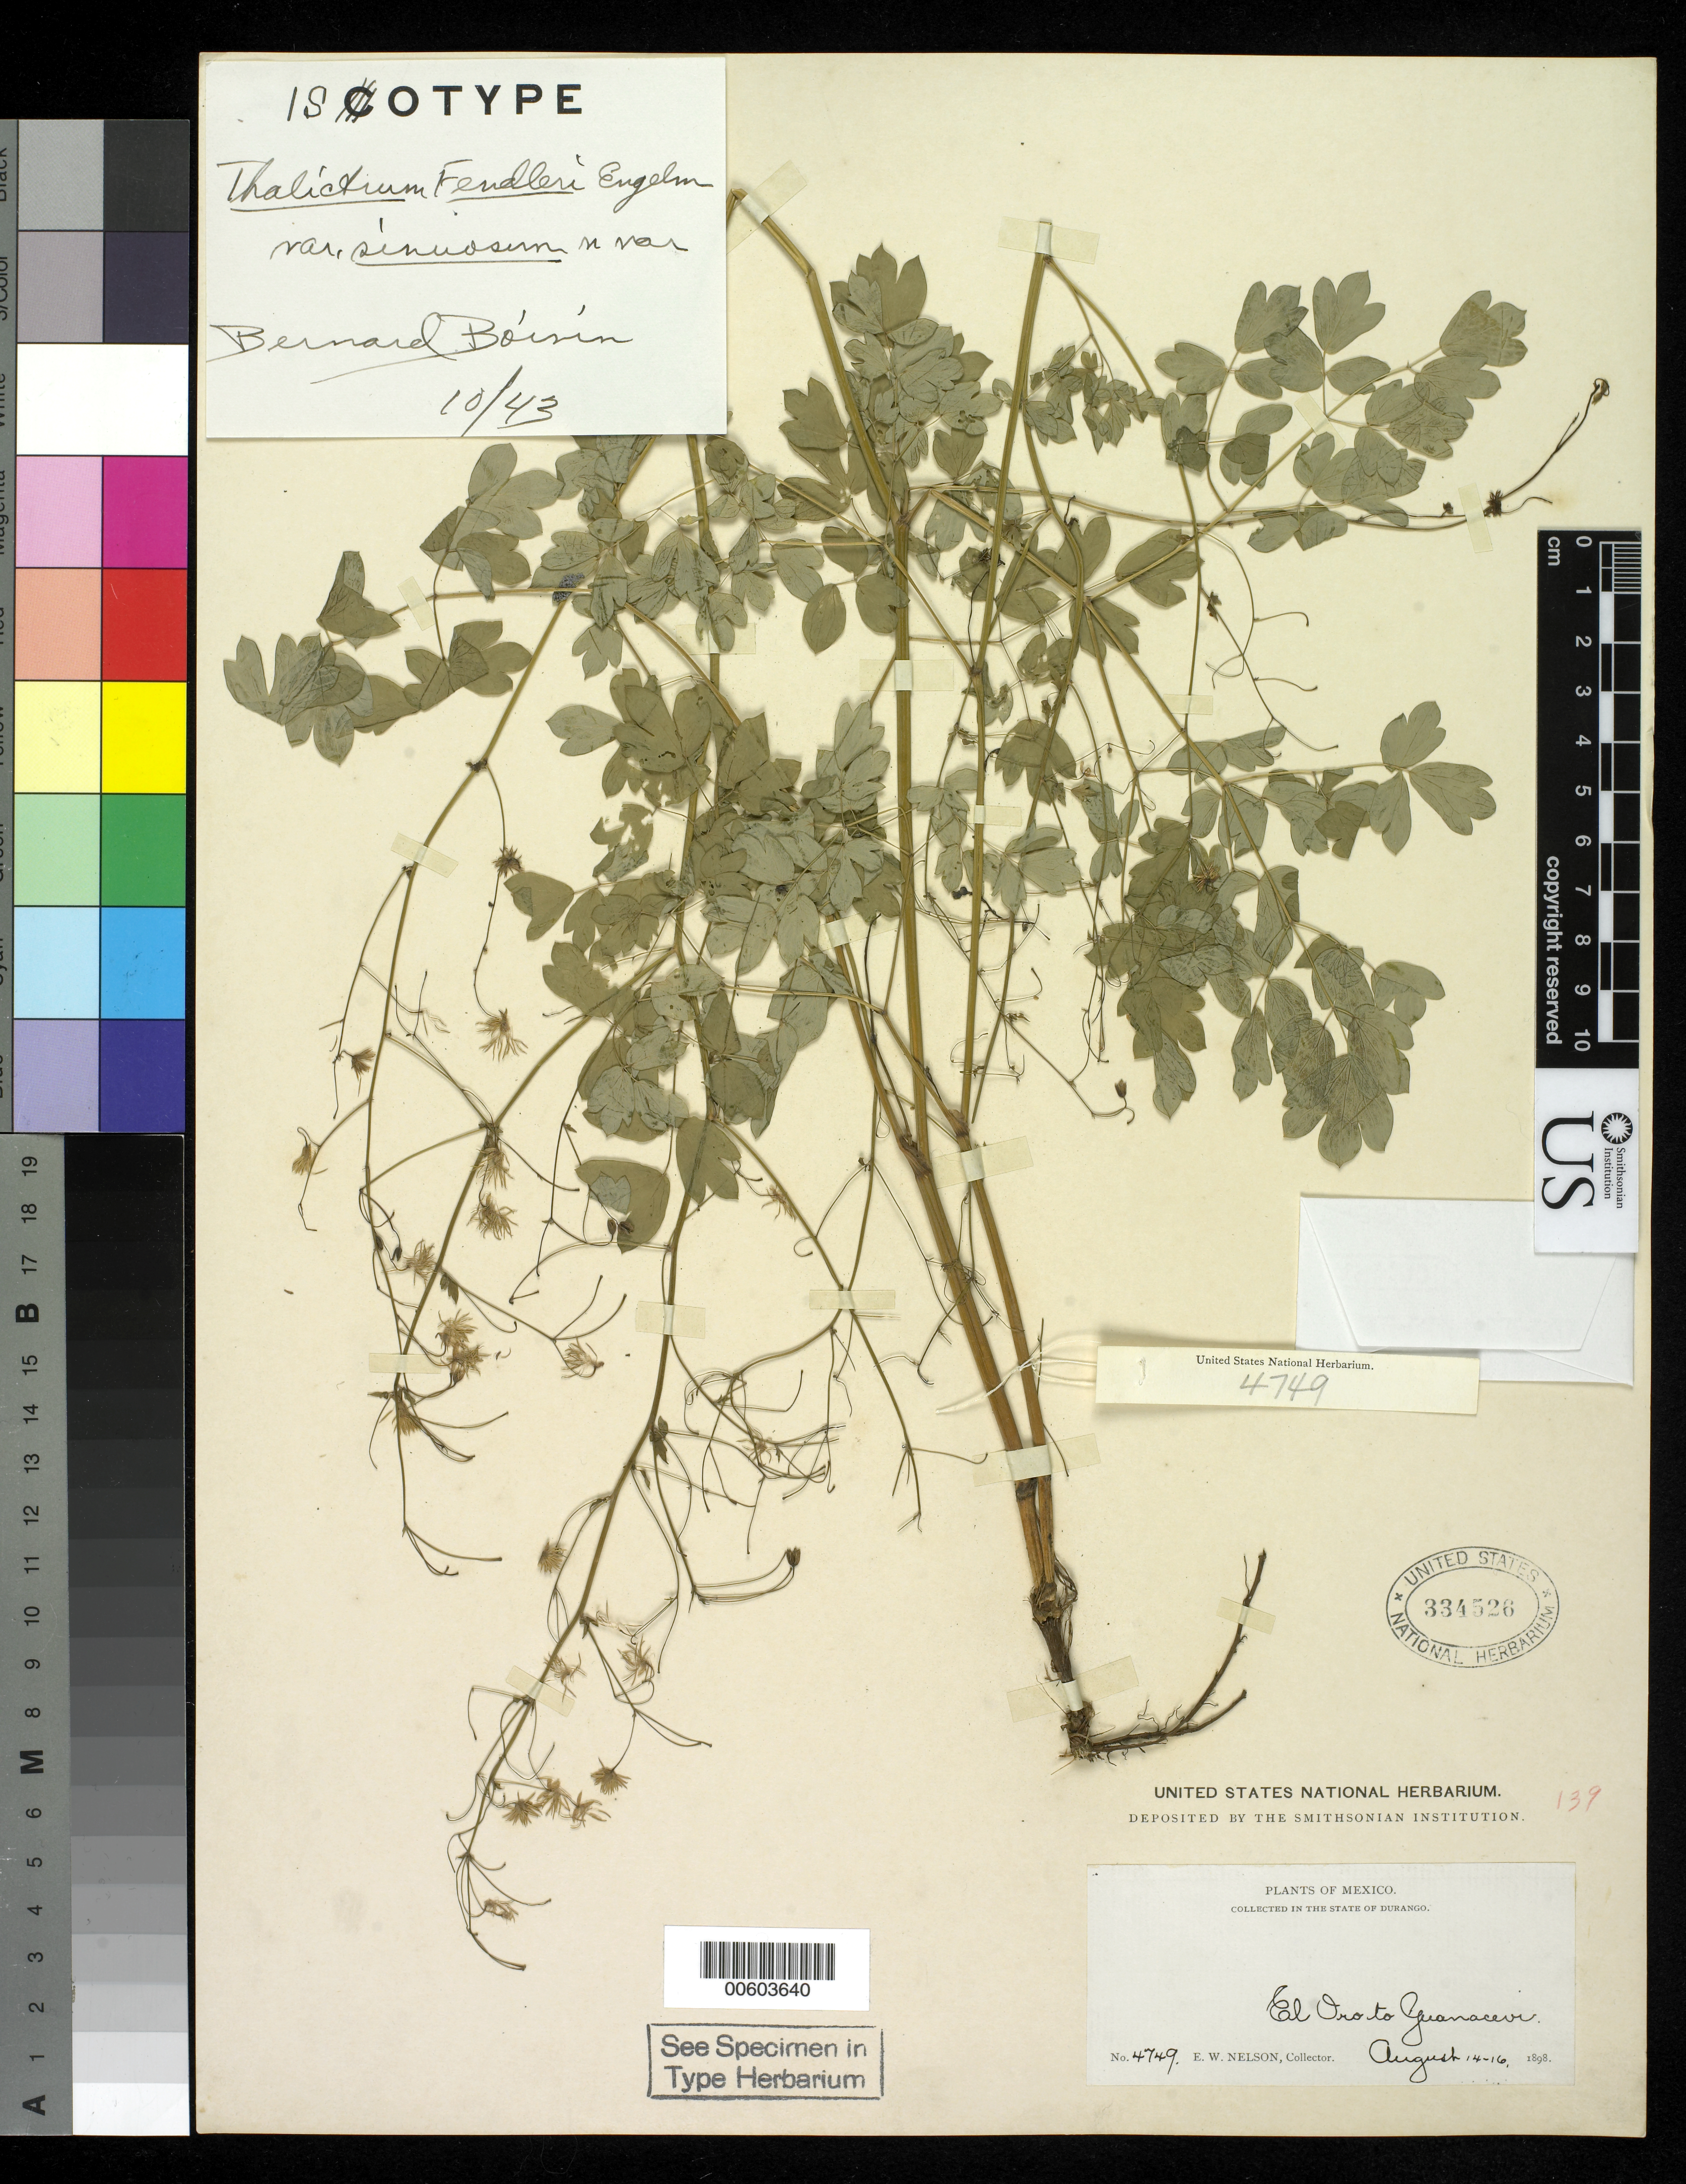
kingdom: Plantae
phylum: Tracheophyta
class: Magnoliopsida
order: Ranunculales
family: Ranunculaceae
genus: Thalictrum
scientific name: Thalictrum fendleri var. sinuosum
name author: B. Boivin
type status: Isotype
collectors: E. W. Nelson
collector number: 4749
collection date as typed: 14 Aug 1898 to 16 Aug 1898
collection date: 1898-08-14/1898-08-16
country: Mexico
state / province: Durango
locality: El Oro to Guanacevi.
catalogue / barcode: US 334526